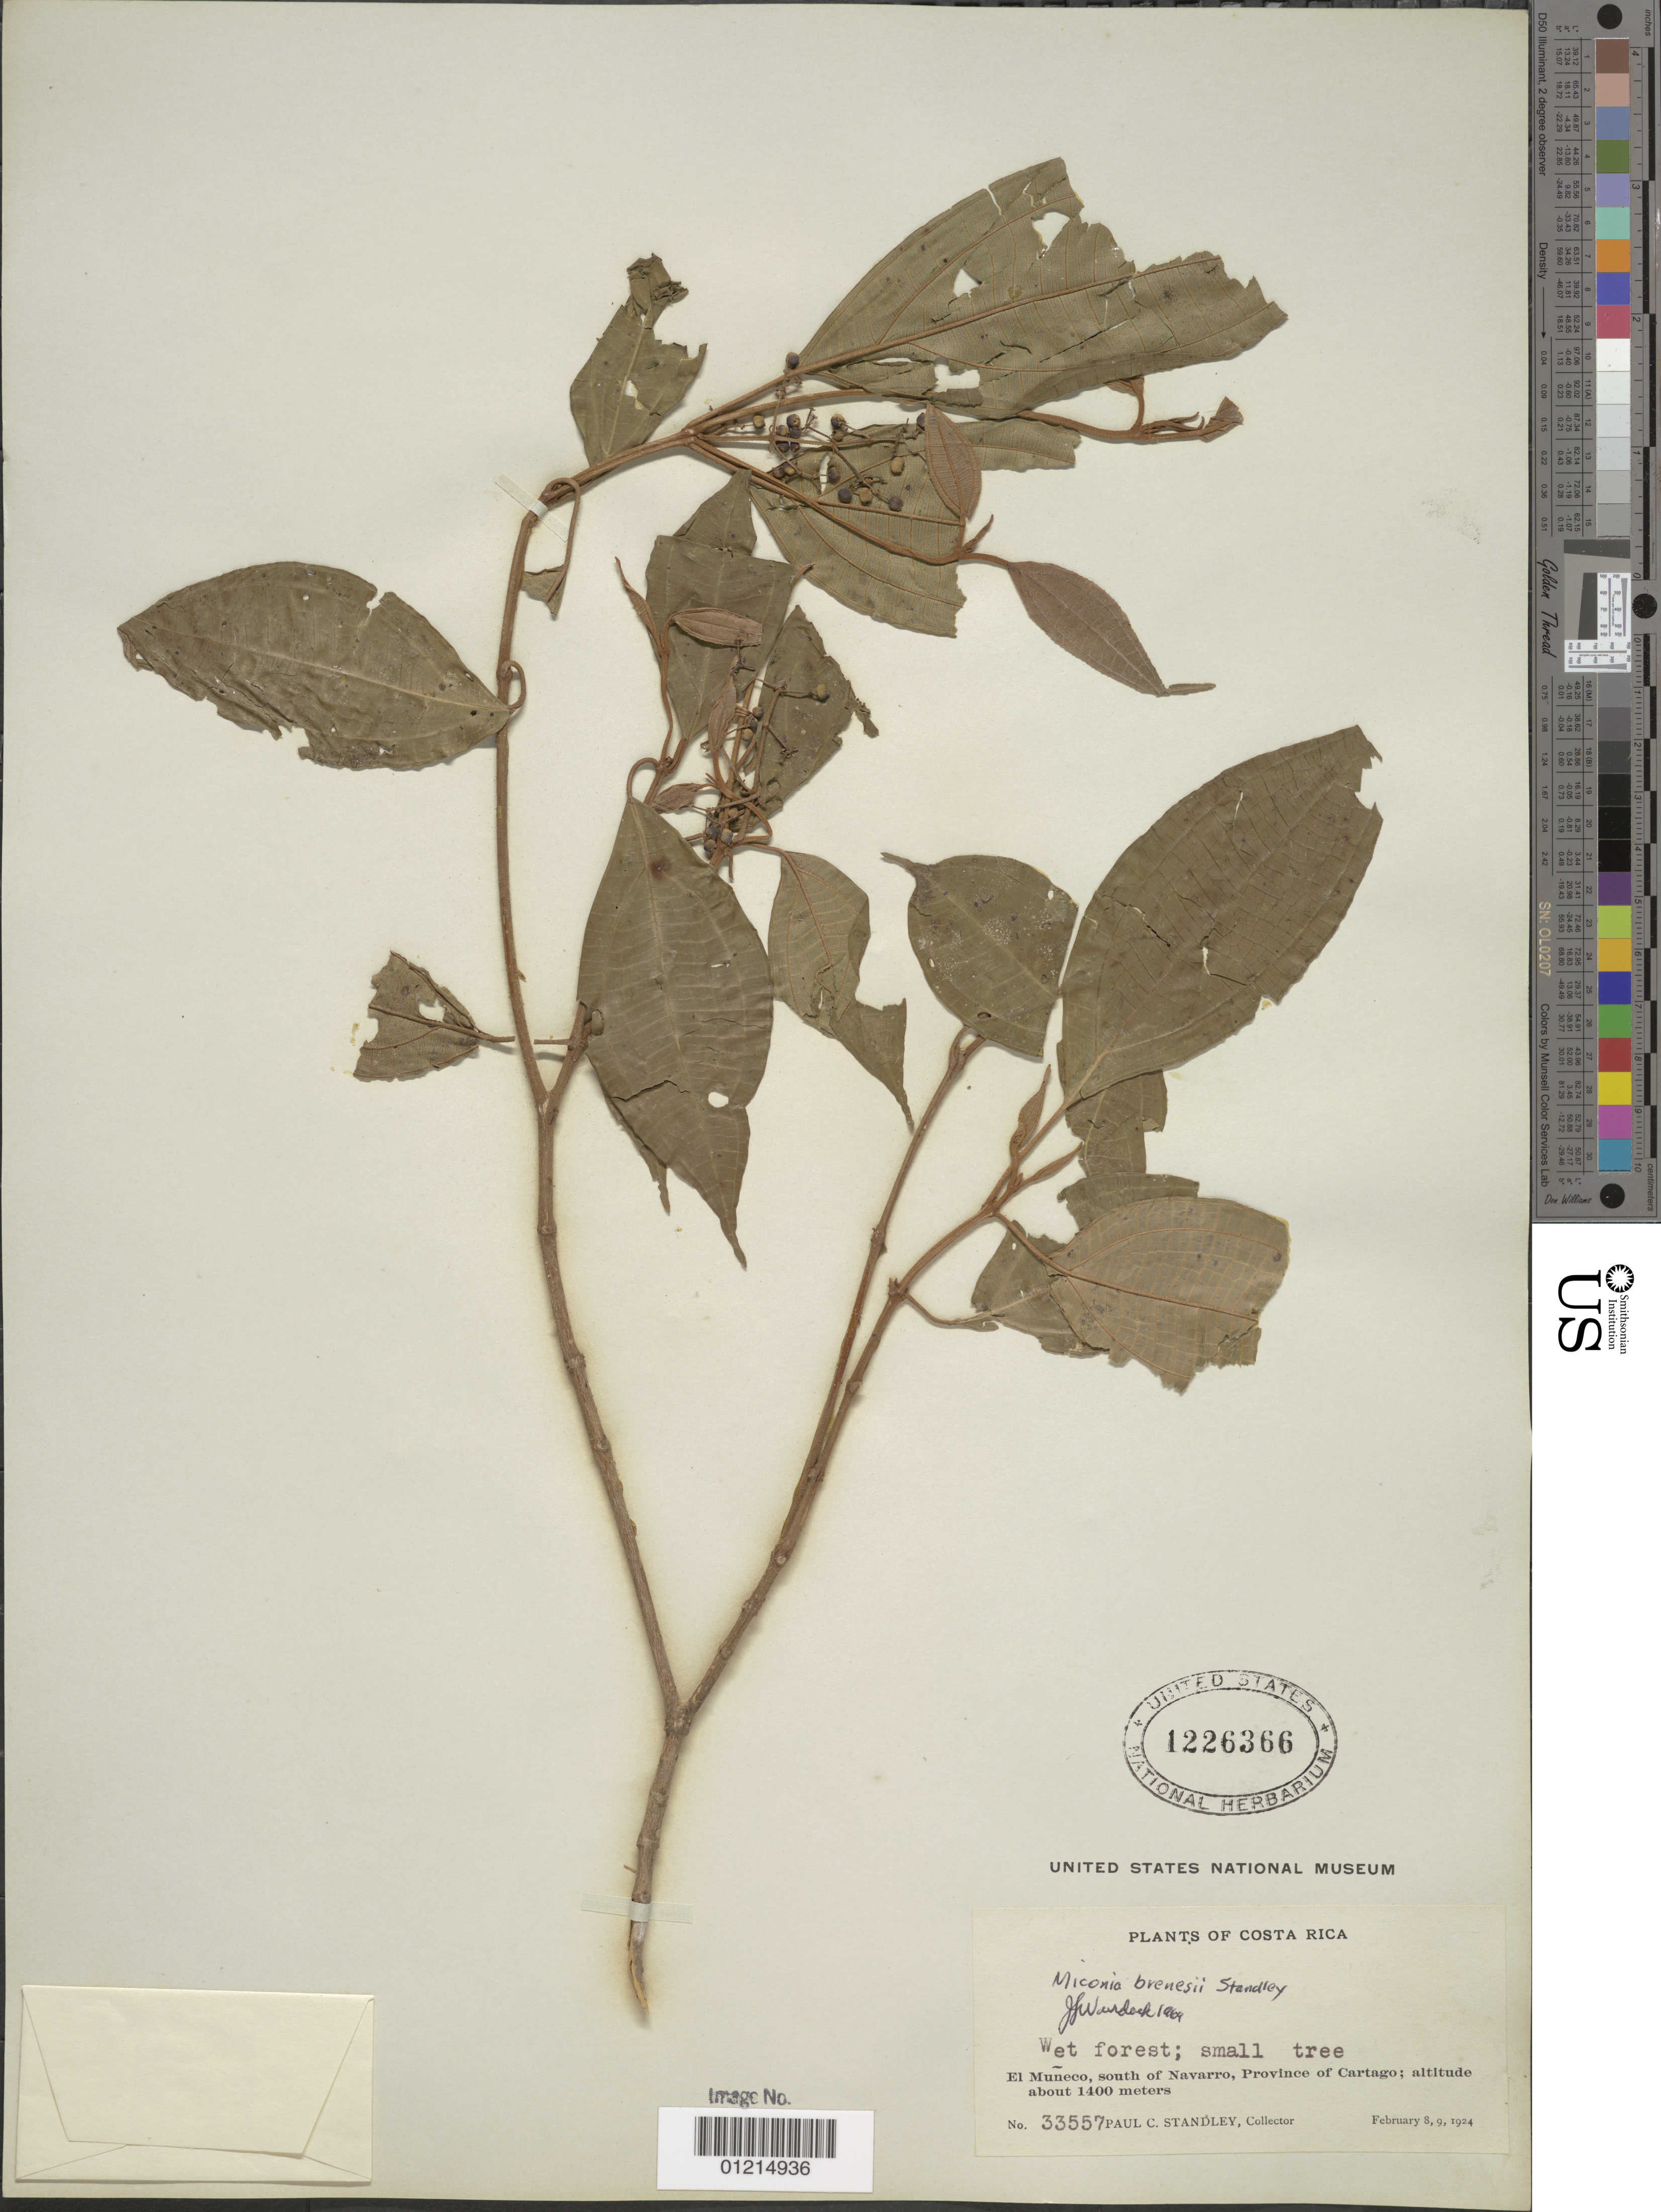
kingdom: Plantae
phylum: Tracheophyta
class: Magnoliopsida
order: Myrtales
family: Melastomataceae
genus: Miconia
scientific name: Miconia brenesii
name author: Standl.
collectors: P. C. Standley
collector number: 33557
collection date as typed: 08 Feb 1924 and 09 Feb 1924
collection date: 1924-02-08,1924-02-09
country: Costa Rica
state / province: Cartago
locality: El Muneco, S of Navaro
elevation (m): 1400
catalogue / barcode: US 1226366